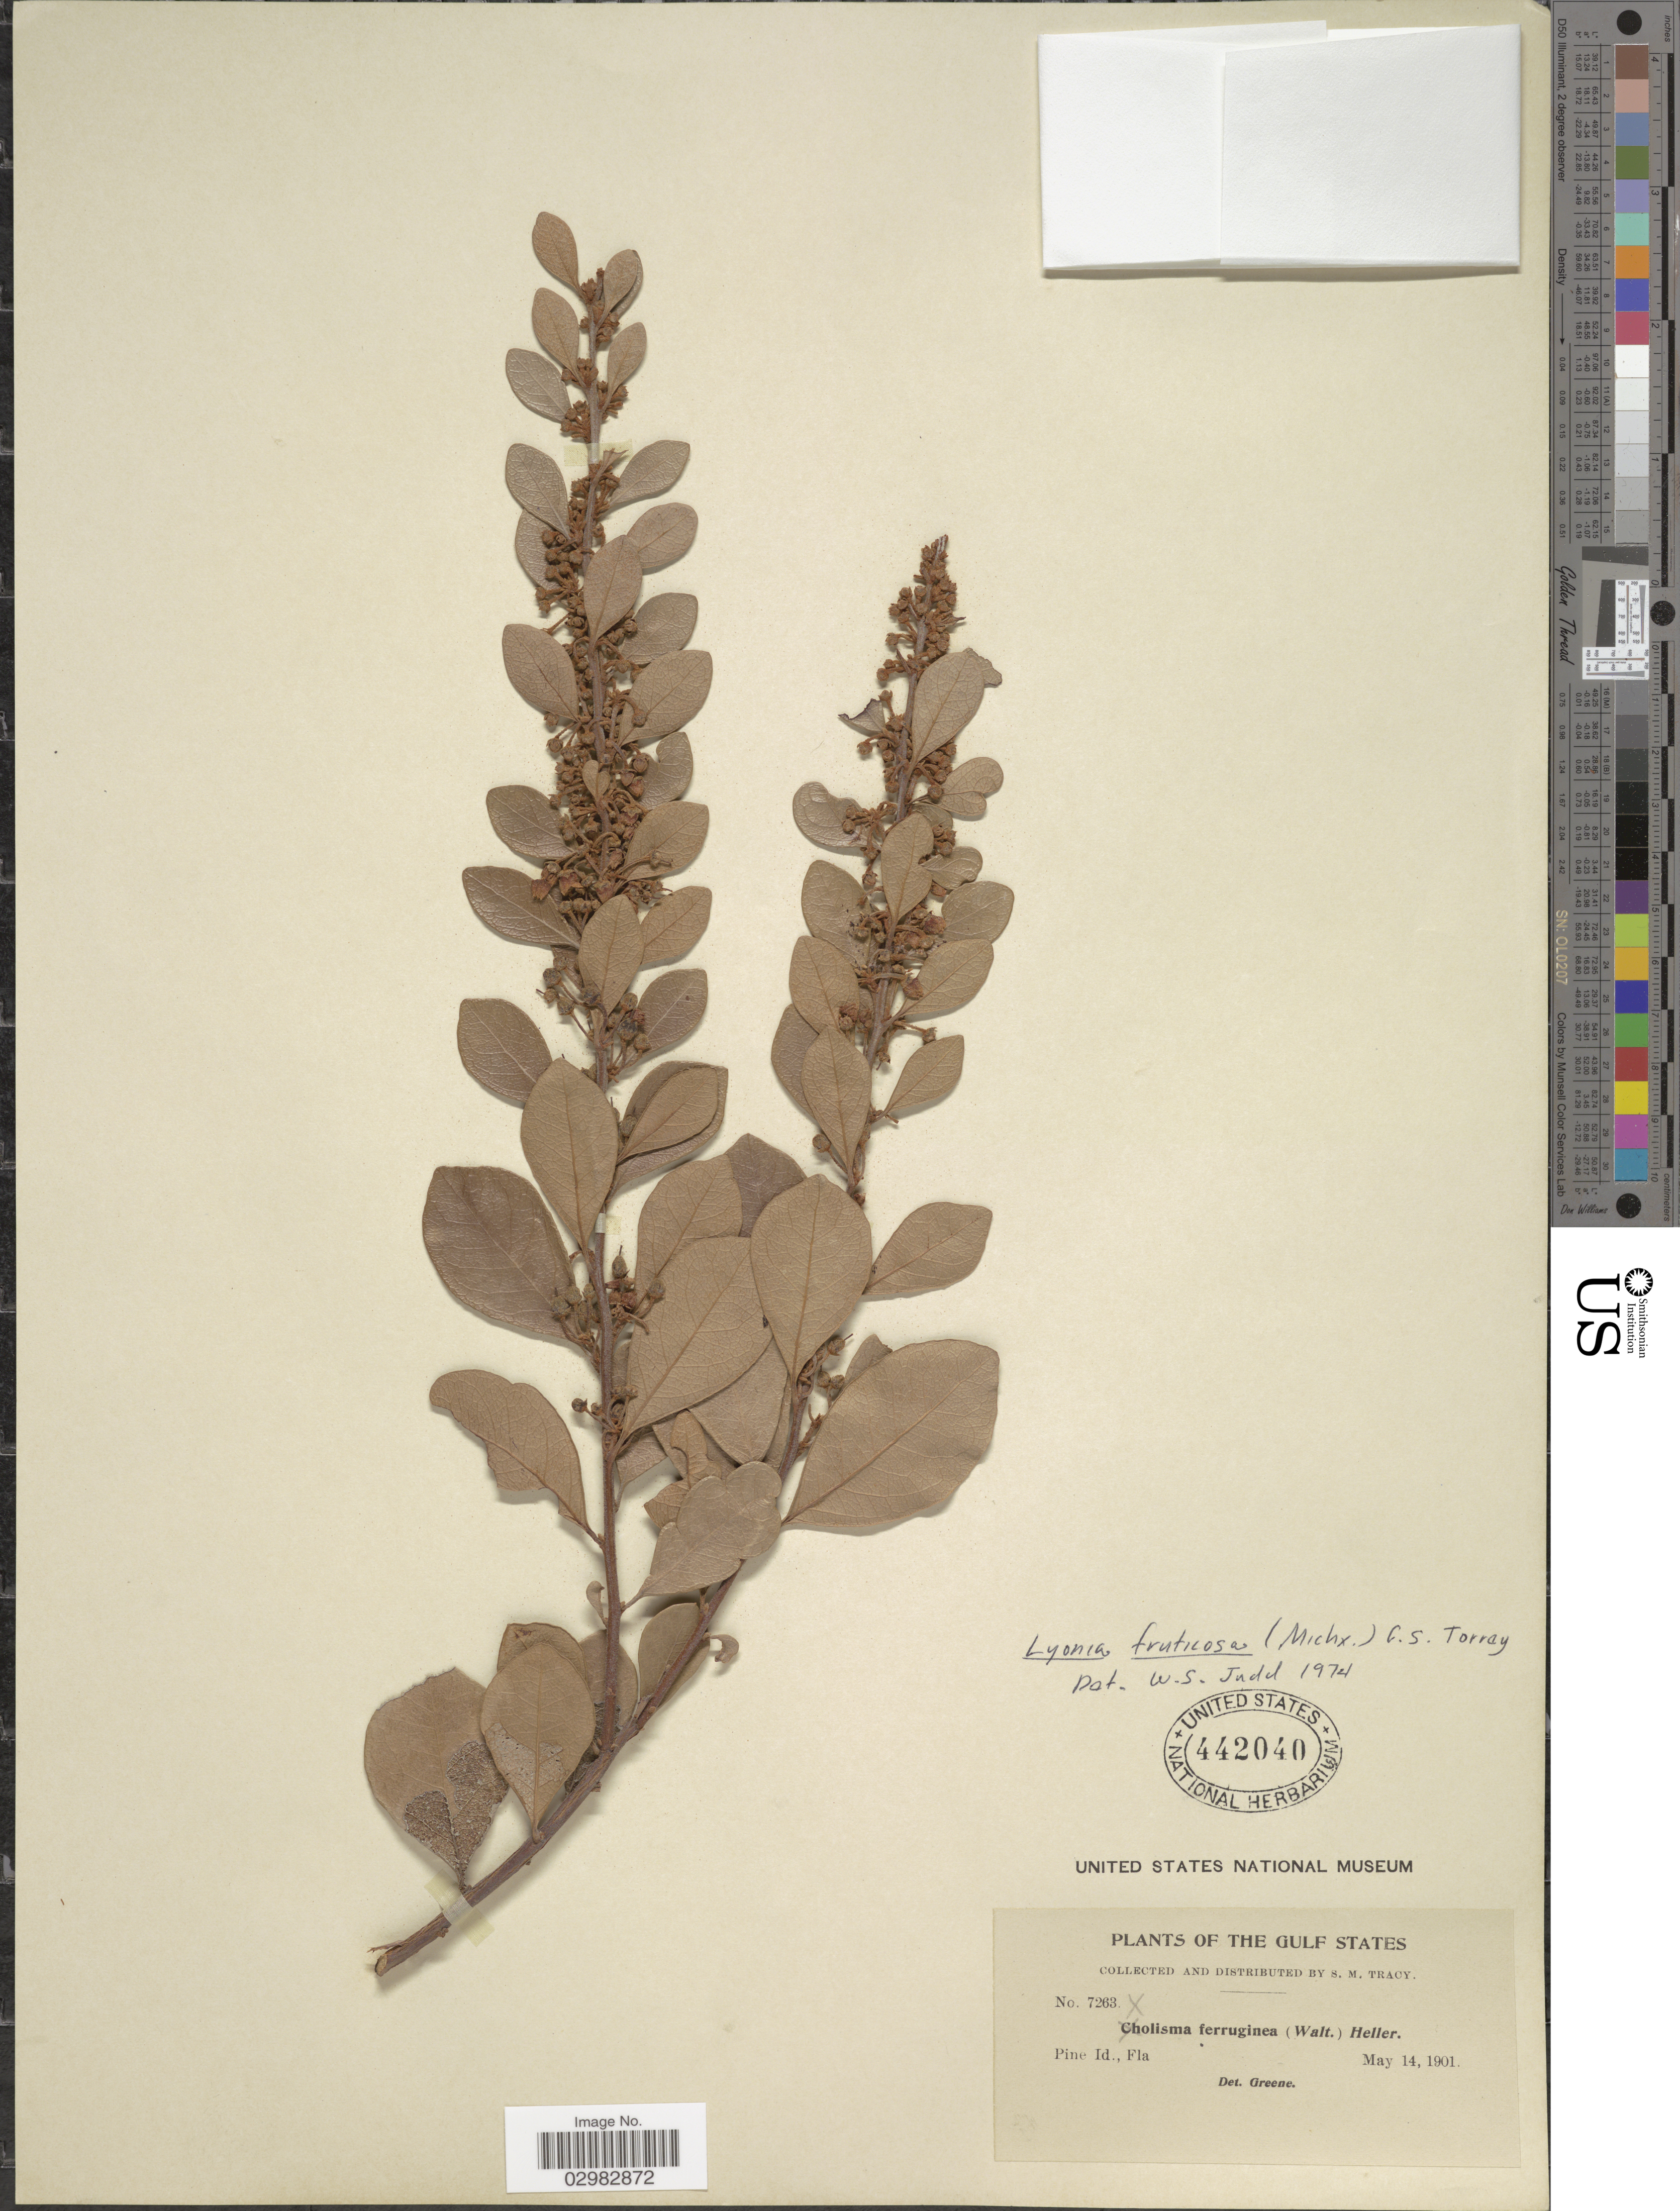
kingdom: Plantae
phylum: Tracheophyta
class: Magnoliopsida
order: Ericales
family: Ericaceae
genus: Lyonia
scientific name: Lyonia fruticosa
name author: (Michx.) G.S. Torr.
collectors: S. M. Tracy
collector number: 7263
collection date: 1901-05-14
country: United States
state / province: Florida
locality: The Gulf States, Pine Id., Fla.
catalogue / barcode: US 442040